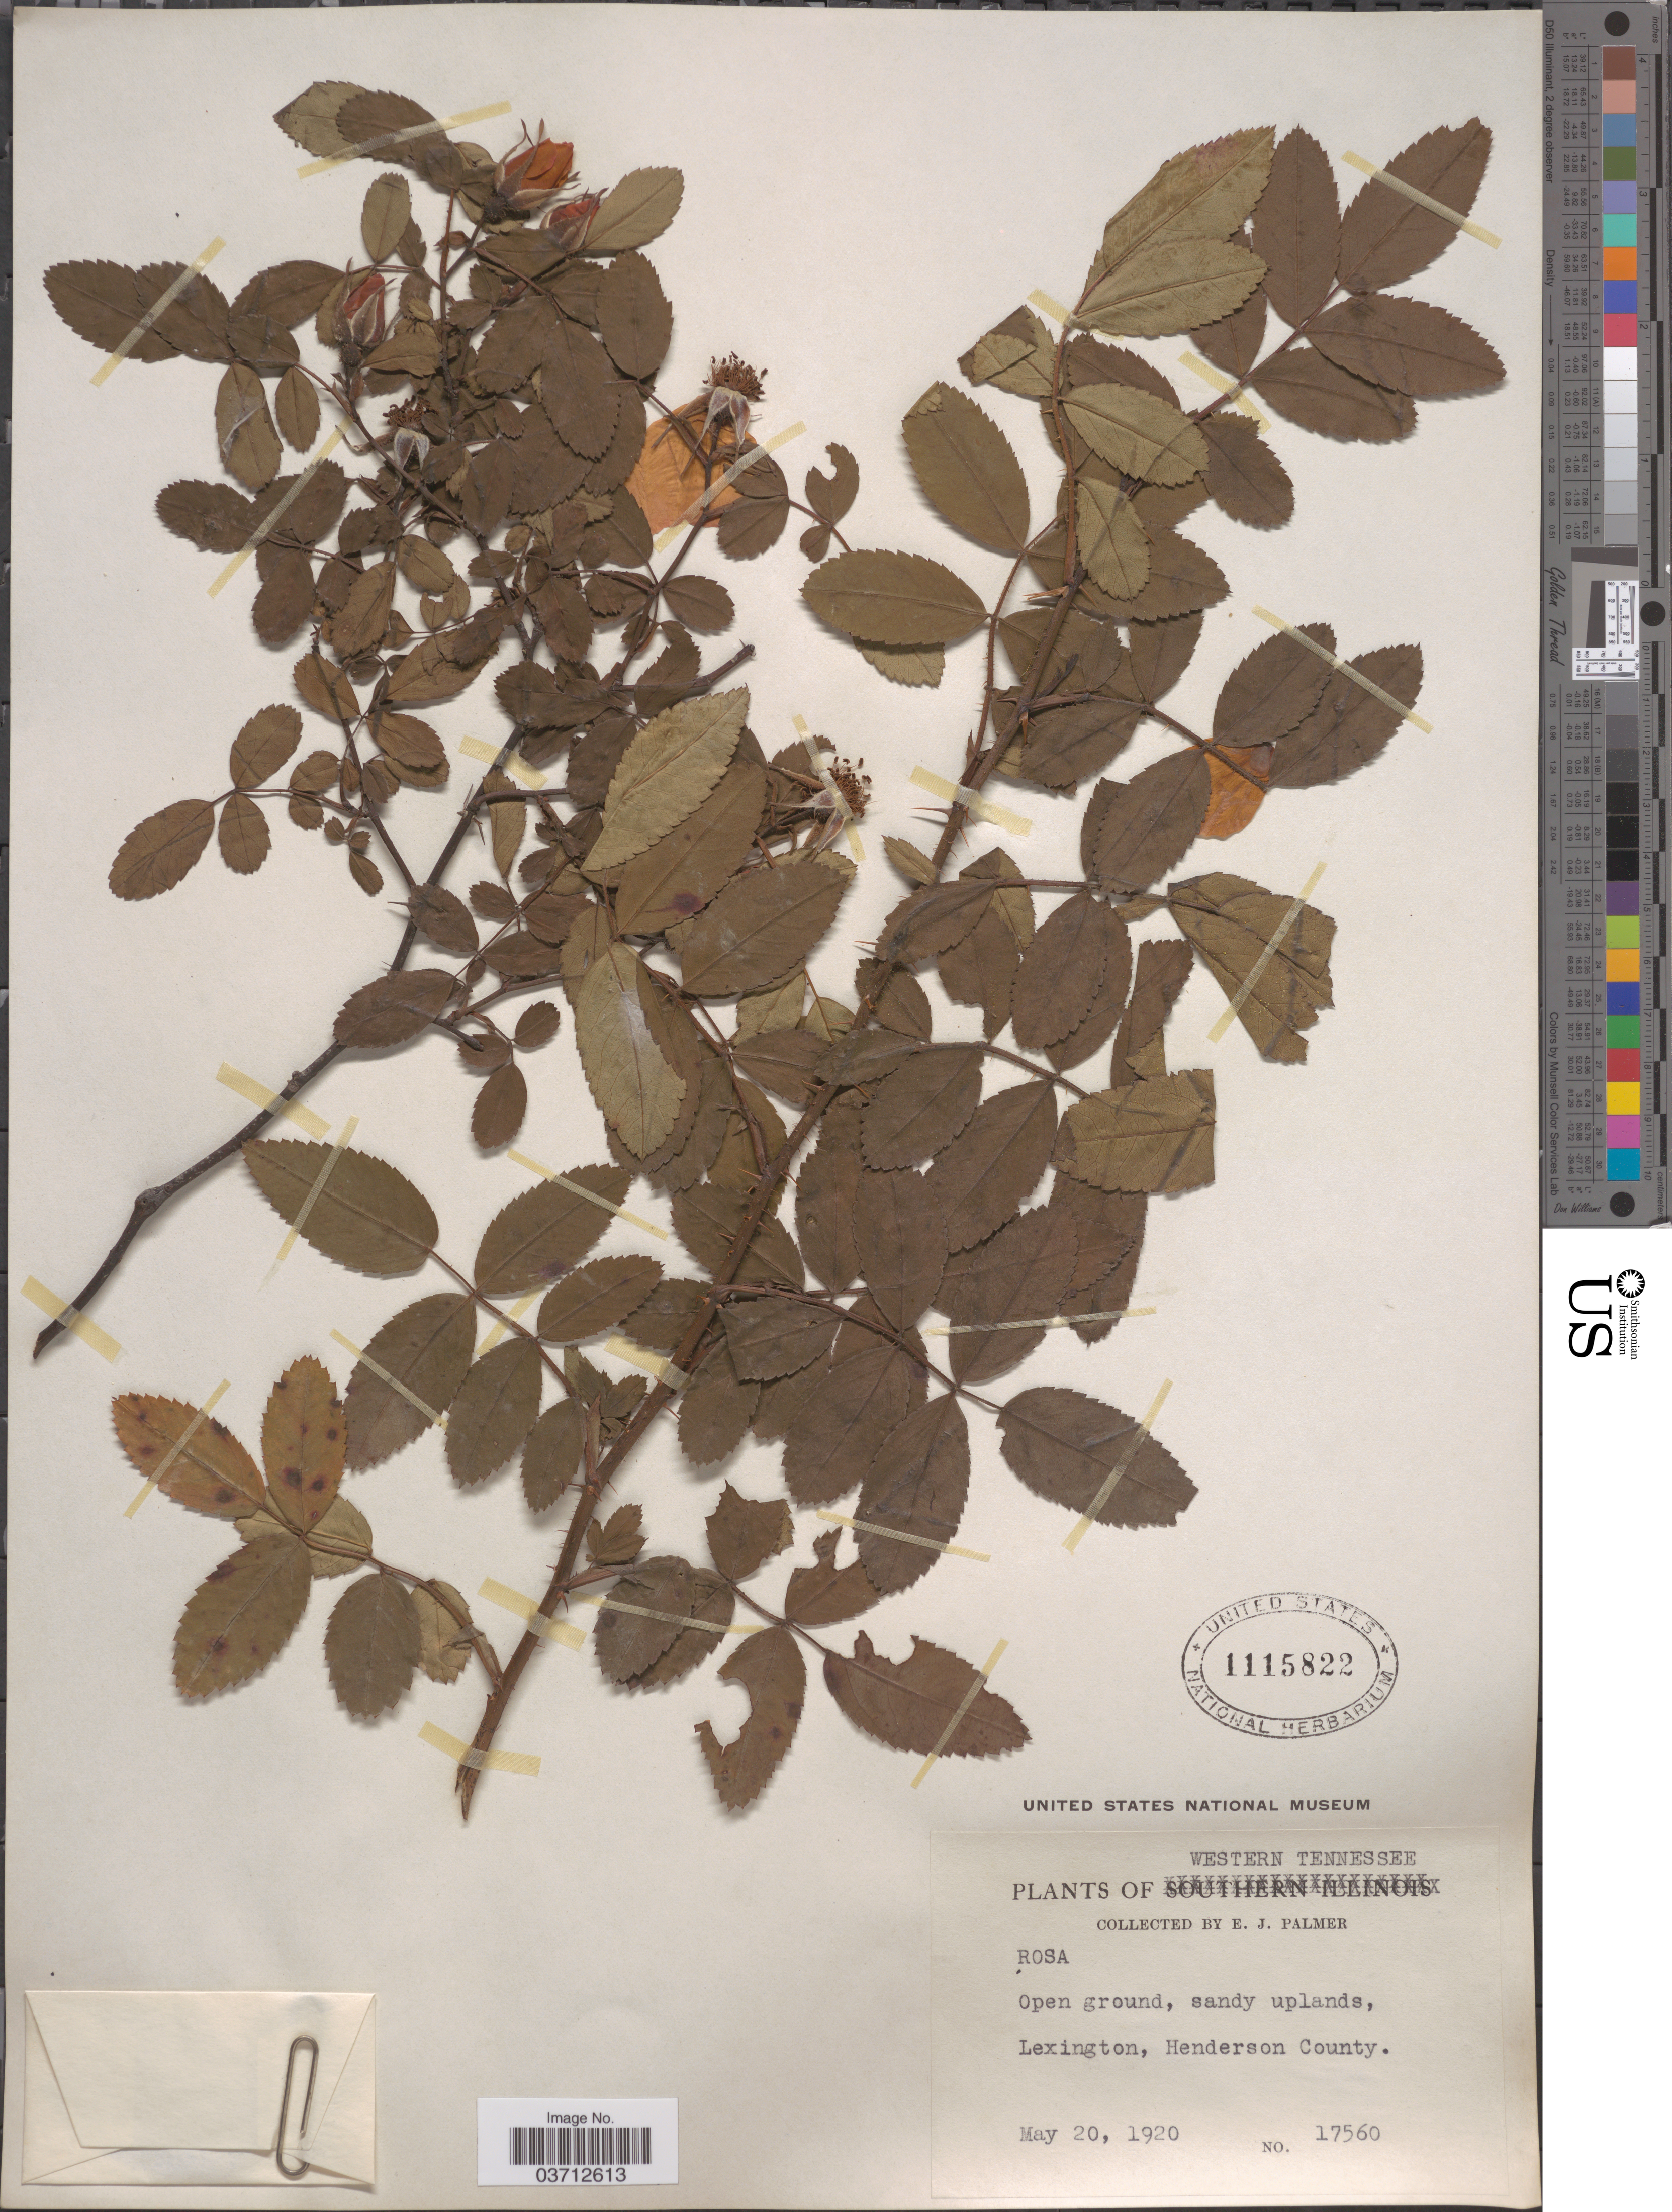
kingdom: Plantae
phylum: Tracheophyta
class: Magnoliopsida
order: Rosales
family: Rosaceae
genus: Rosa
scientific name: Rosa sp.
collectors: E. J. Palmer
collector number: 17560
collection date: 1920-05-20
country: United States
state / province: Tennessee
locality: Western Tennessee. Lexington, Henderson County.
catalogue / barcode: US 1115822